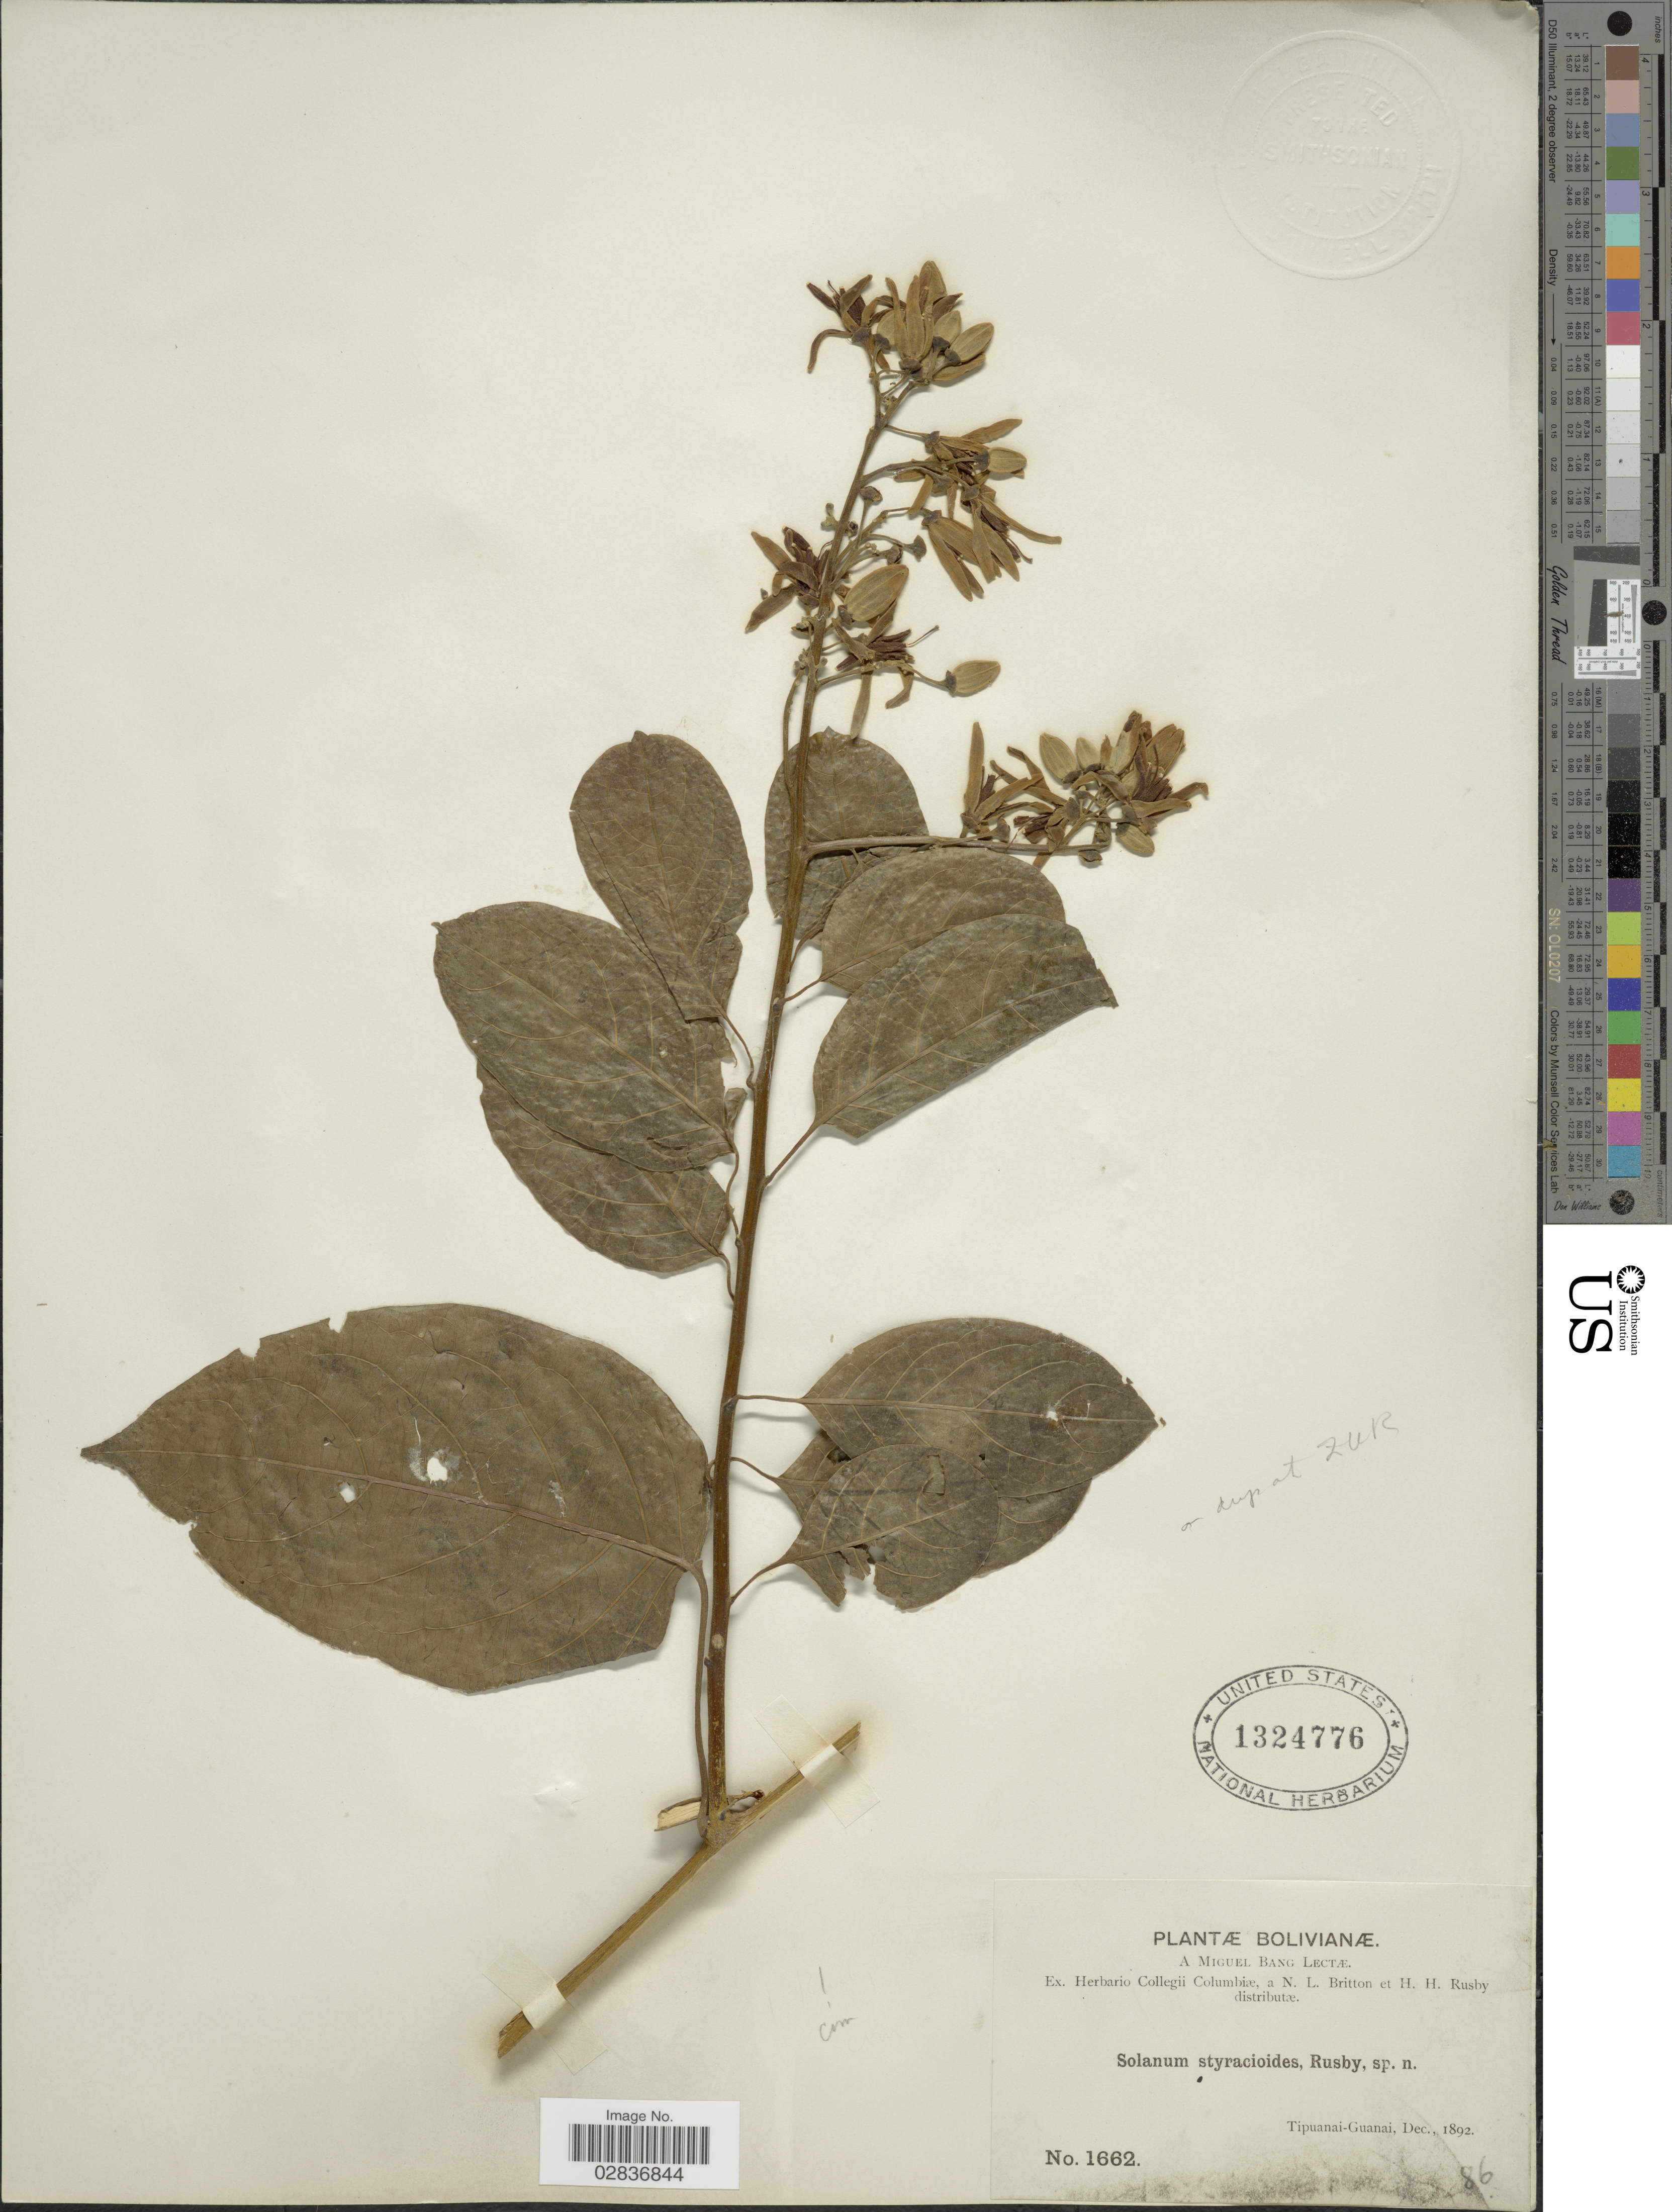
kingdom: Plantae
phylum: Tracheophyta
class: Magnoliopsida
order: Solanales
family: Solanaceae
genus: Solanum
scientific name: Solanum styracioides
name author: Rusby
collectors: M. Bang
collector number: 1662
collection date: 1892-12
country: Bolivia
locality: Tipuanai-Guanai.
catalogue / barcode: US 1324776